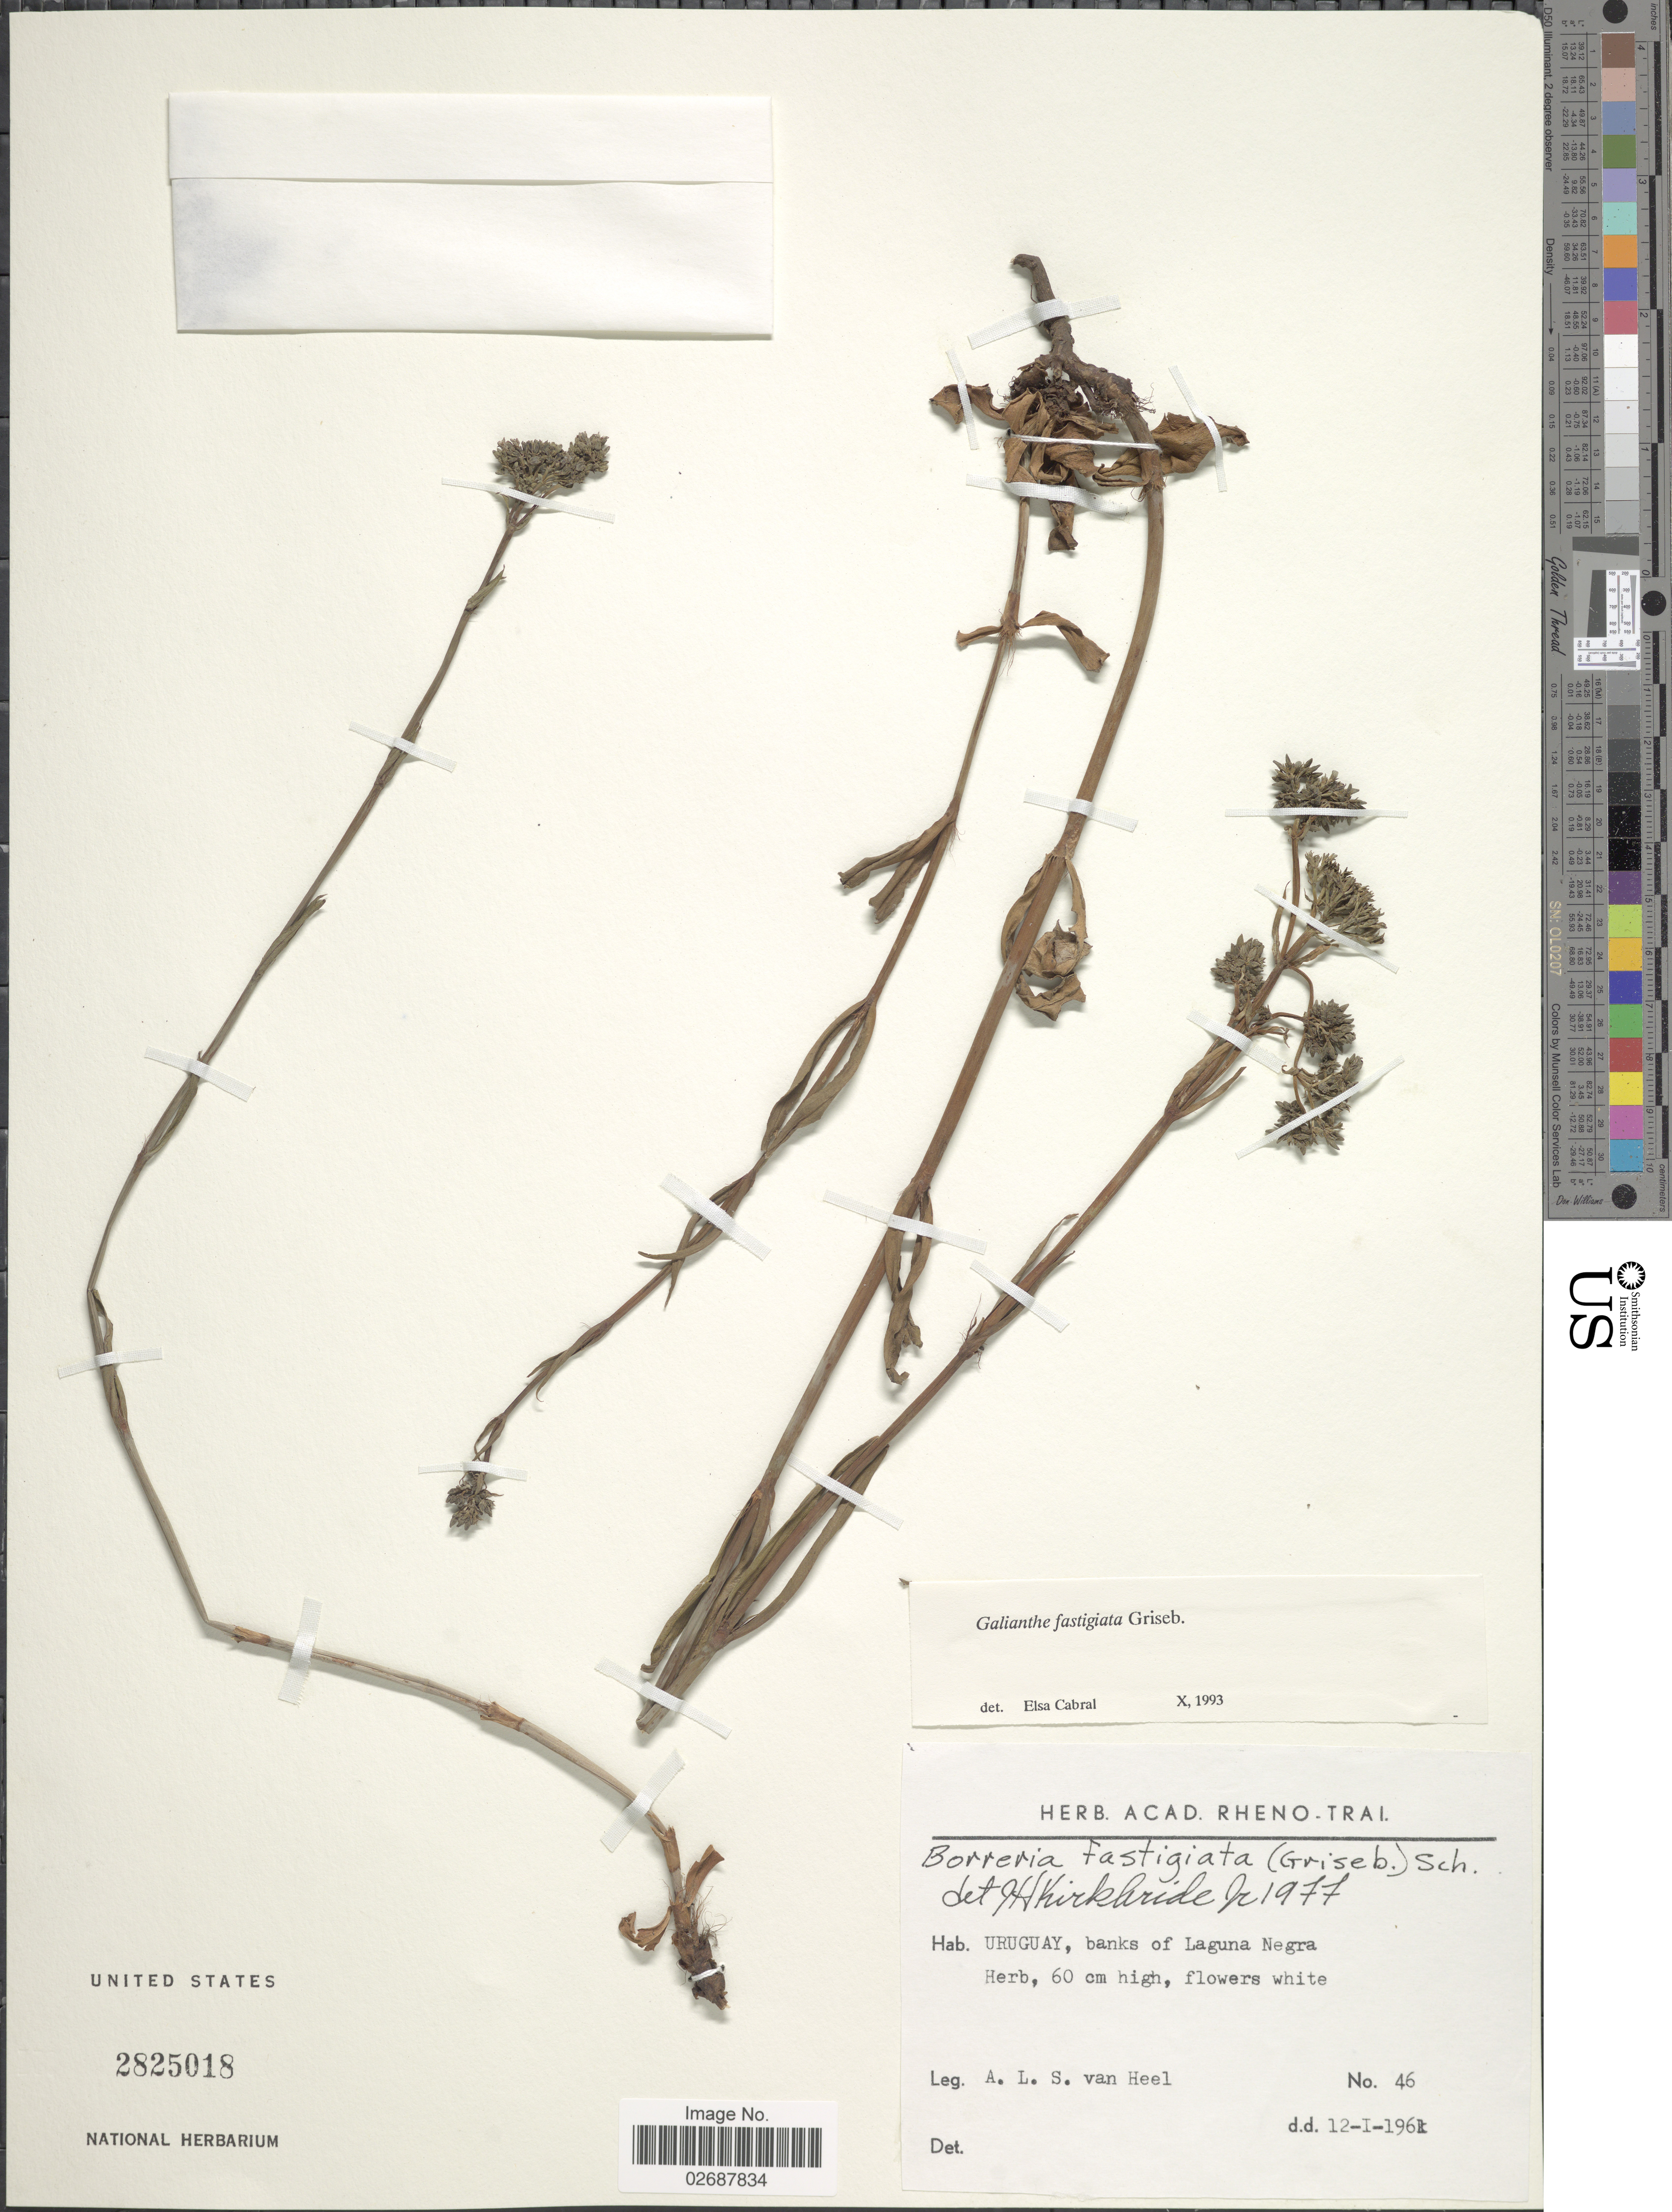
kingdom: Plantae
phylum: Tracheophyta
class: Magnoliopsida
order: Gentianales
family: Rubiaceae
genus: Galianthe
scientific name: Galianthe fastigiata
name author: Griseb.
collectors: A. van Heel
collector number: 46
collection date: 1961-01-12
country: Uruguay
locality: Banks of Laguna Negra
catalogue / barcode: US 2825018